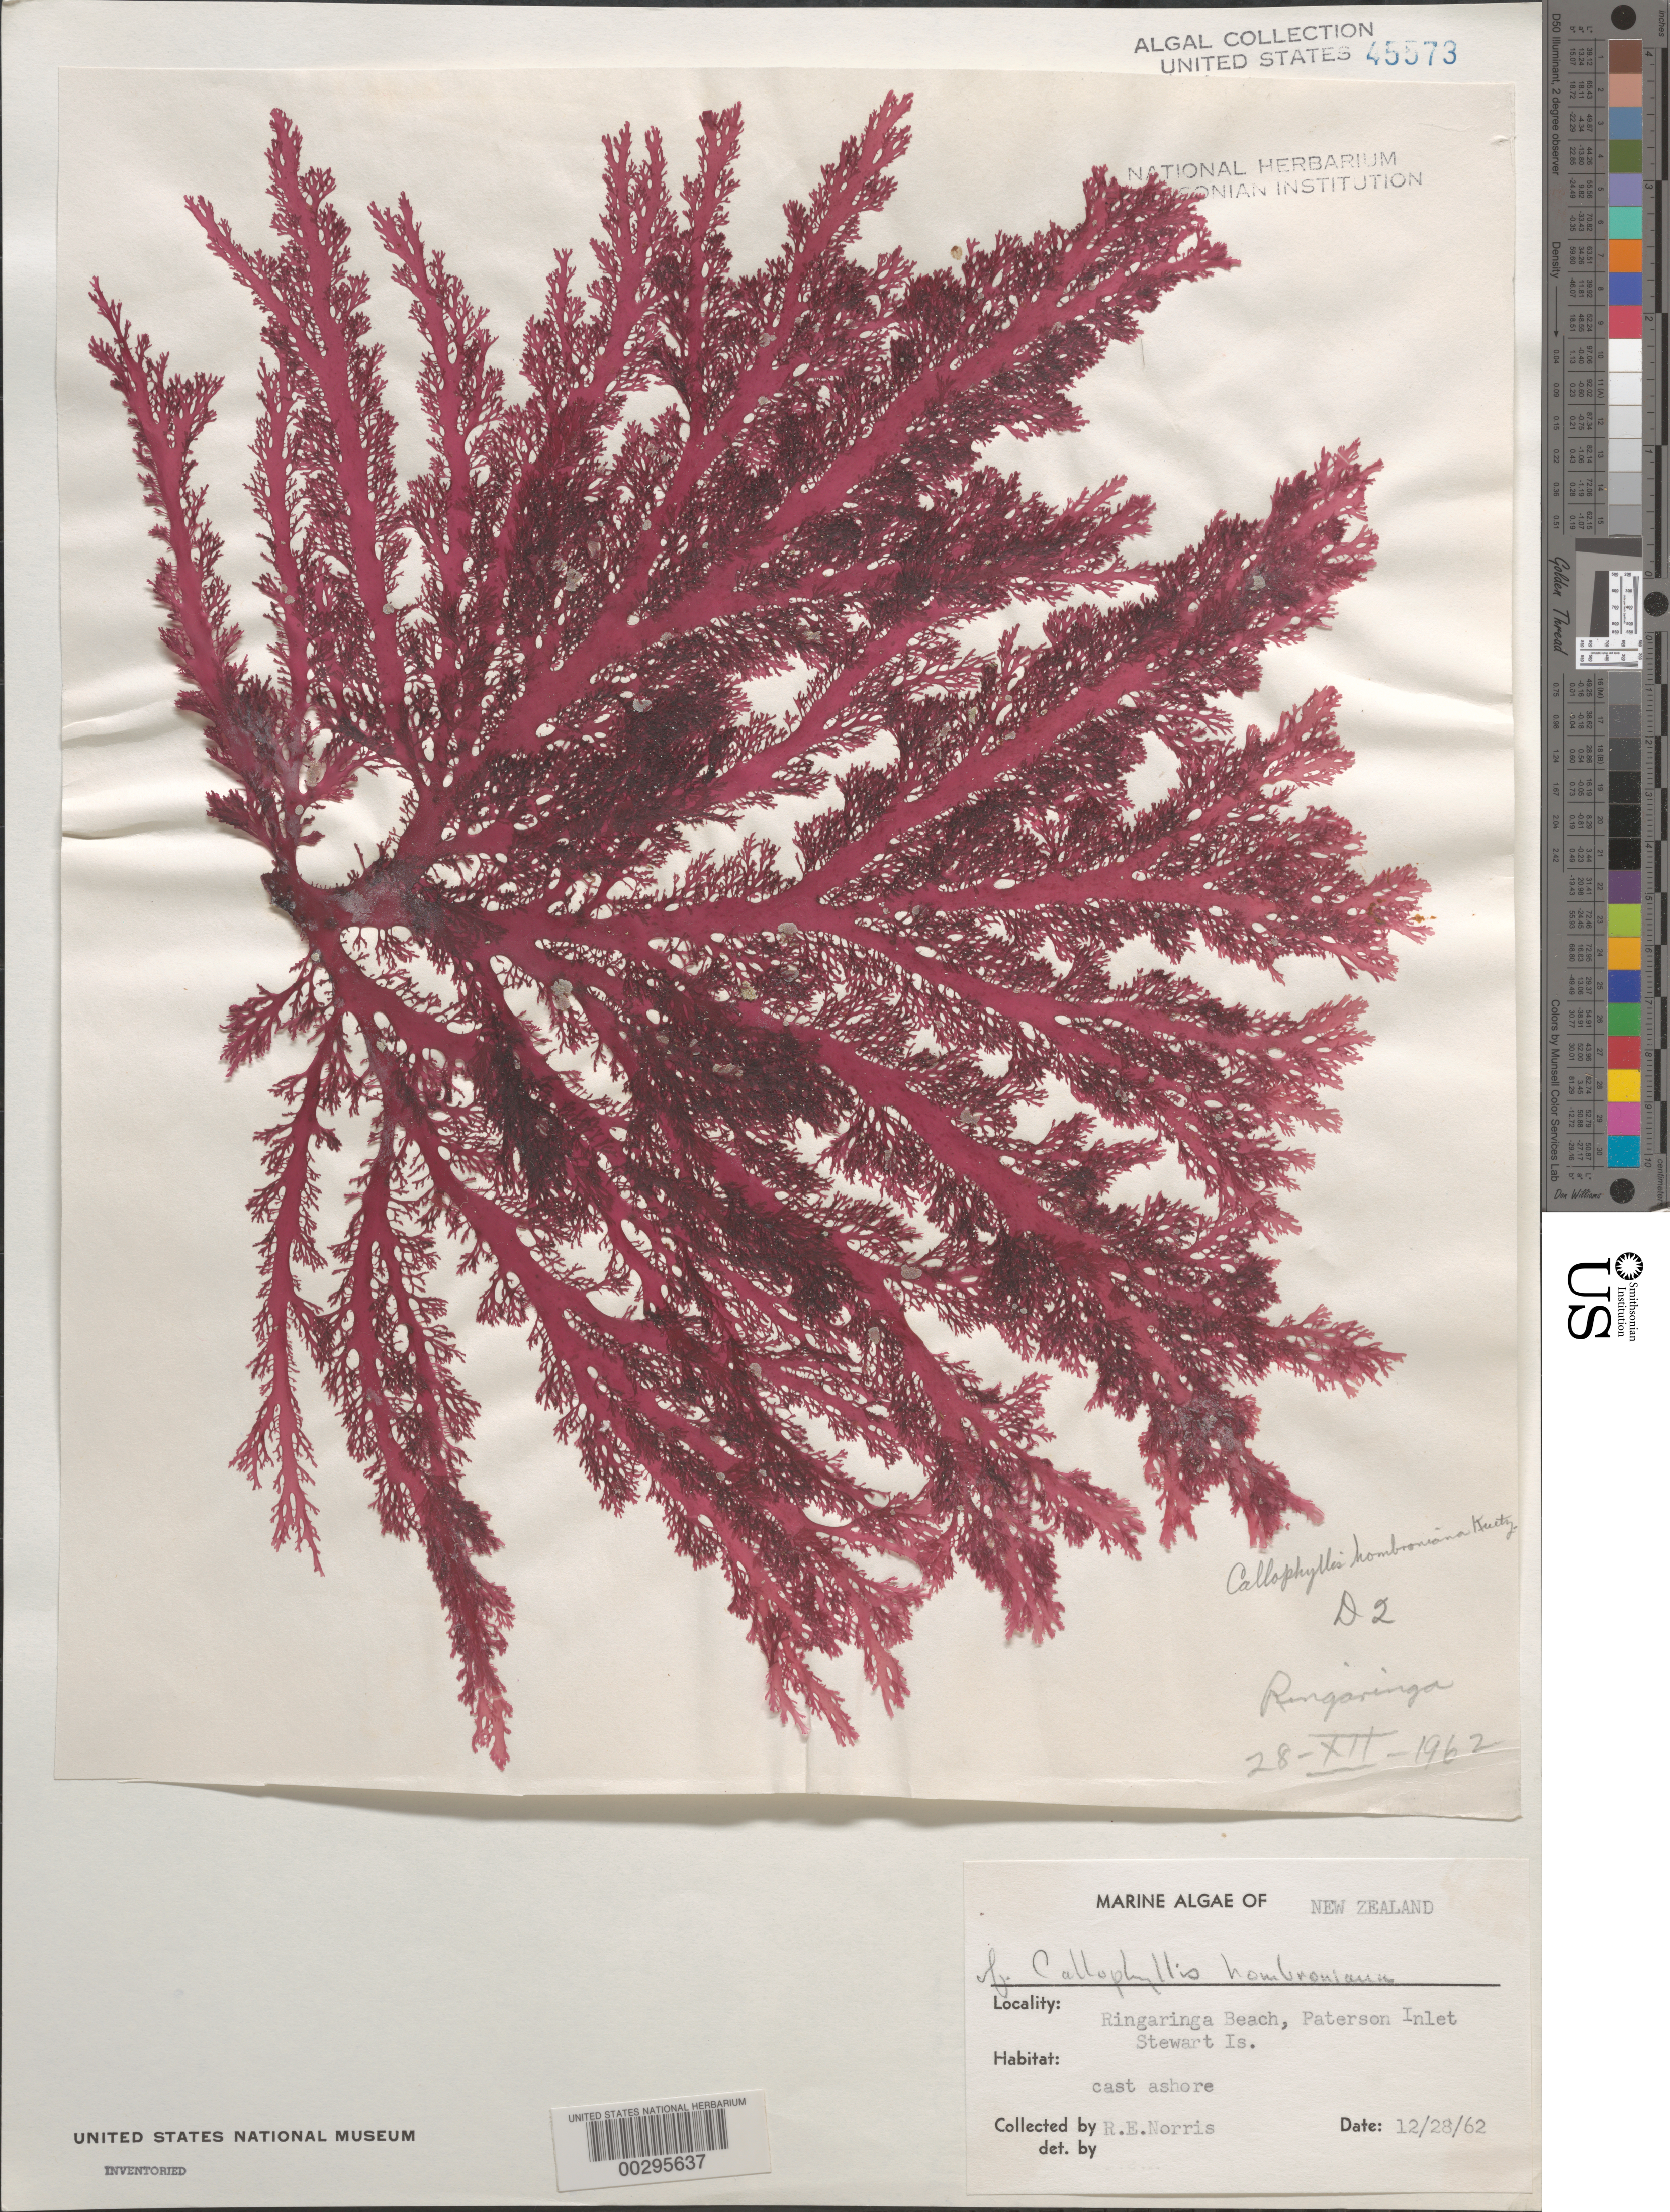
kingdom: Plantae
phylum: Rhodophyta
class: Florideophyceae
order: Gigartinales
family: Kallymeniaceae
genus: Blastophyllis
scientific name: Blastophyllis hombroniana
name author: (Mont.) D'Archino & W.A. Nelson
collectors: R. E. Norris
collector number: D2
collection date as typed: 28 Dec 1962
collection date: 1962-12-28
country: New Zealand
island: Stewart Island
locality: Paterson Inlet, Ringaringa Beach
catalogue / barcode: US 45573